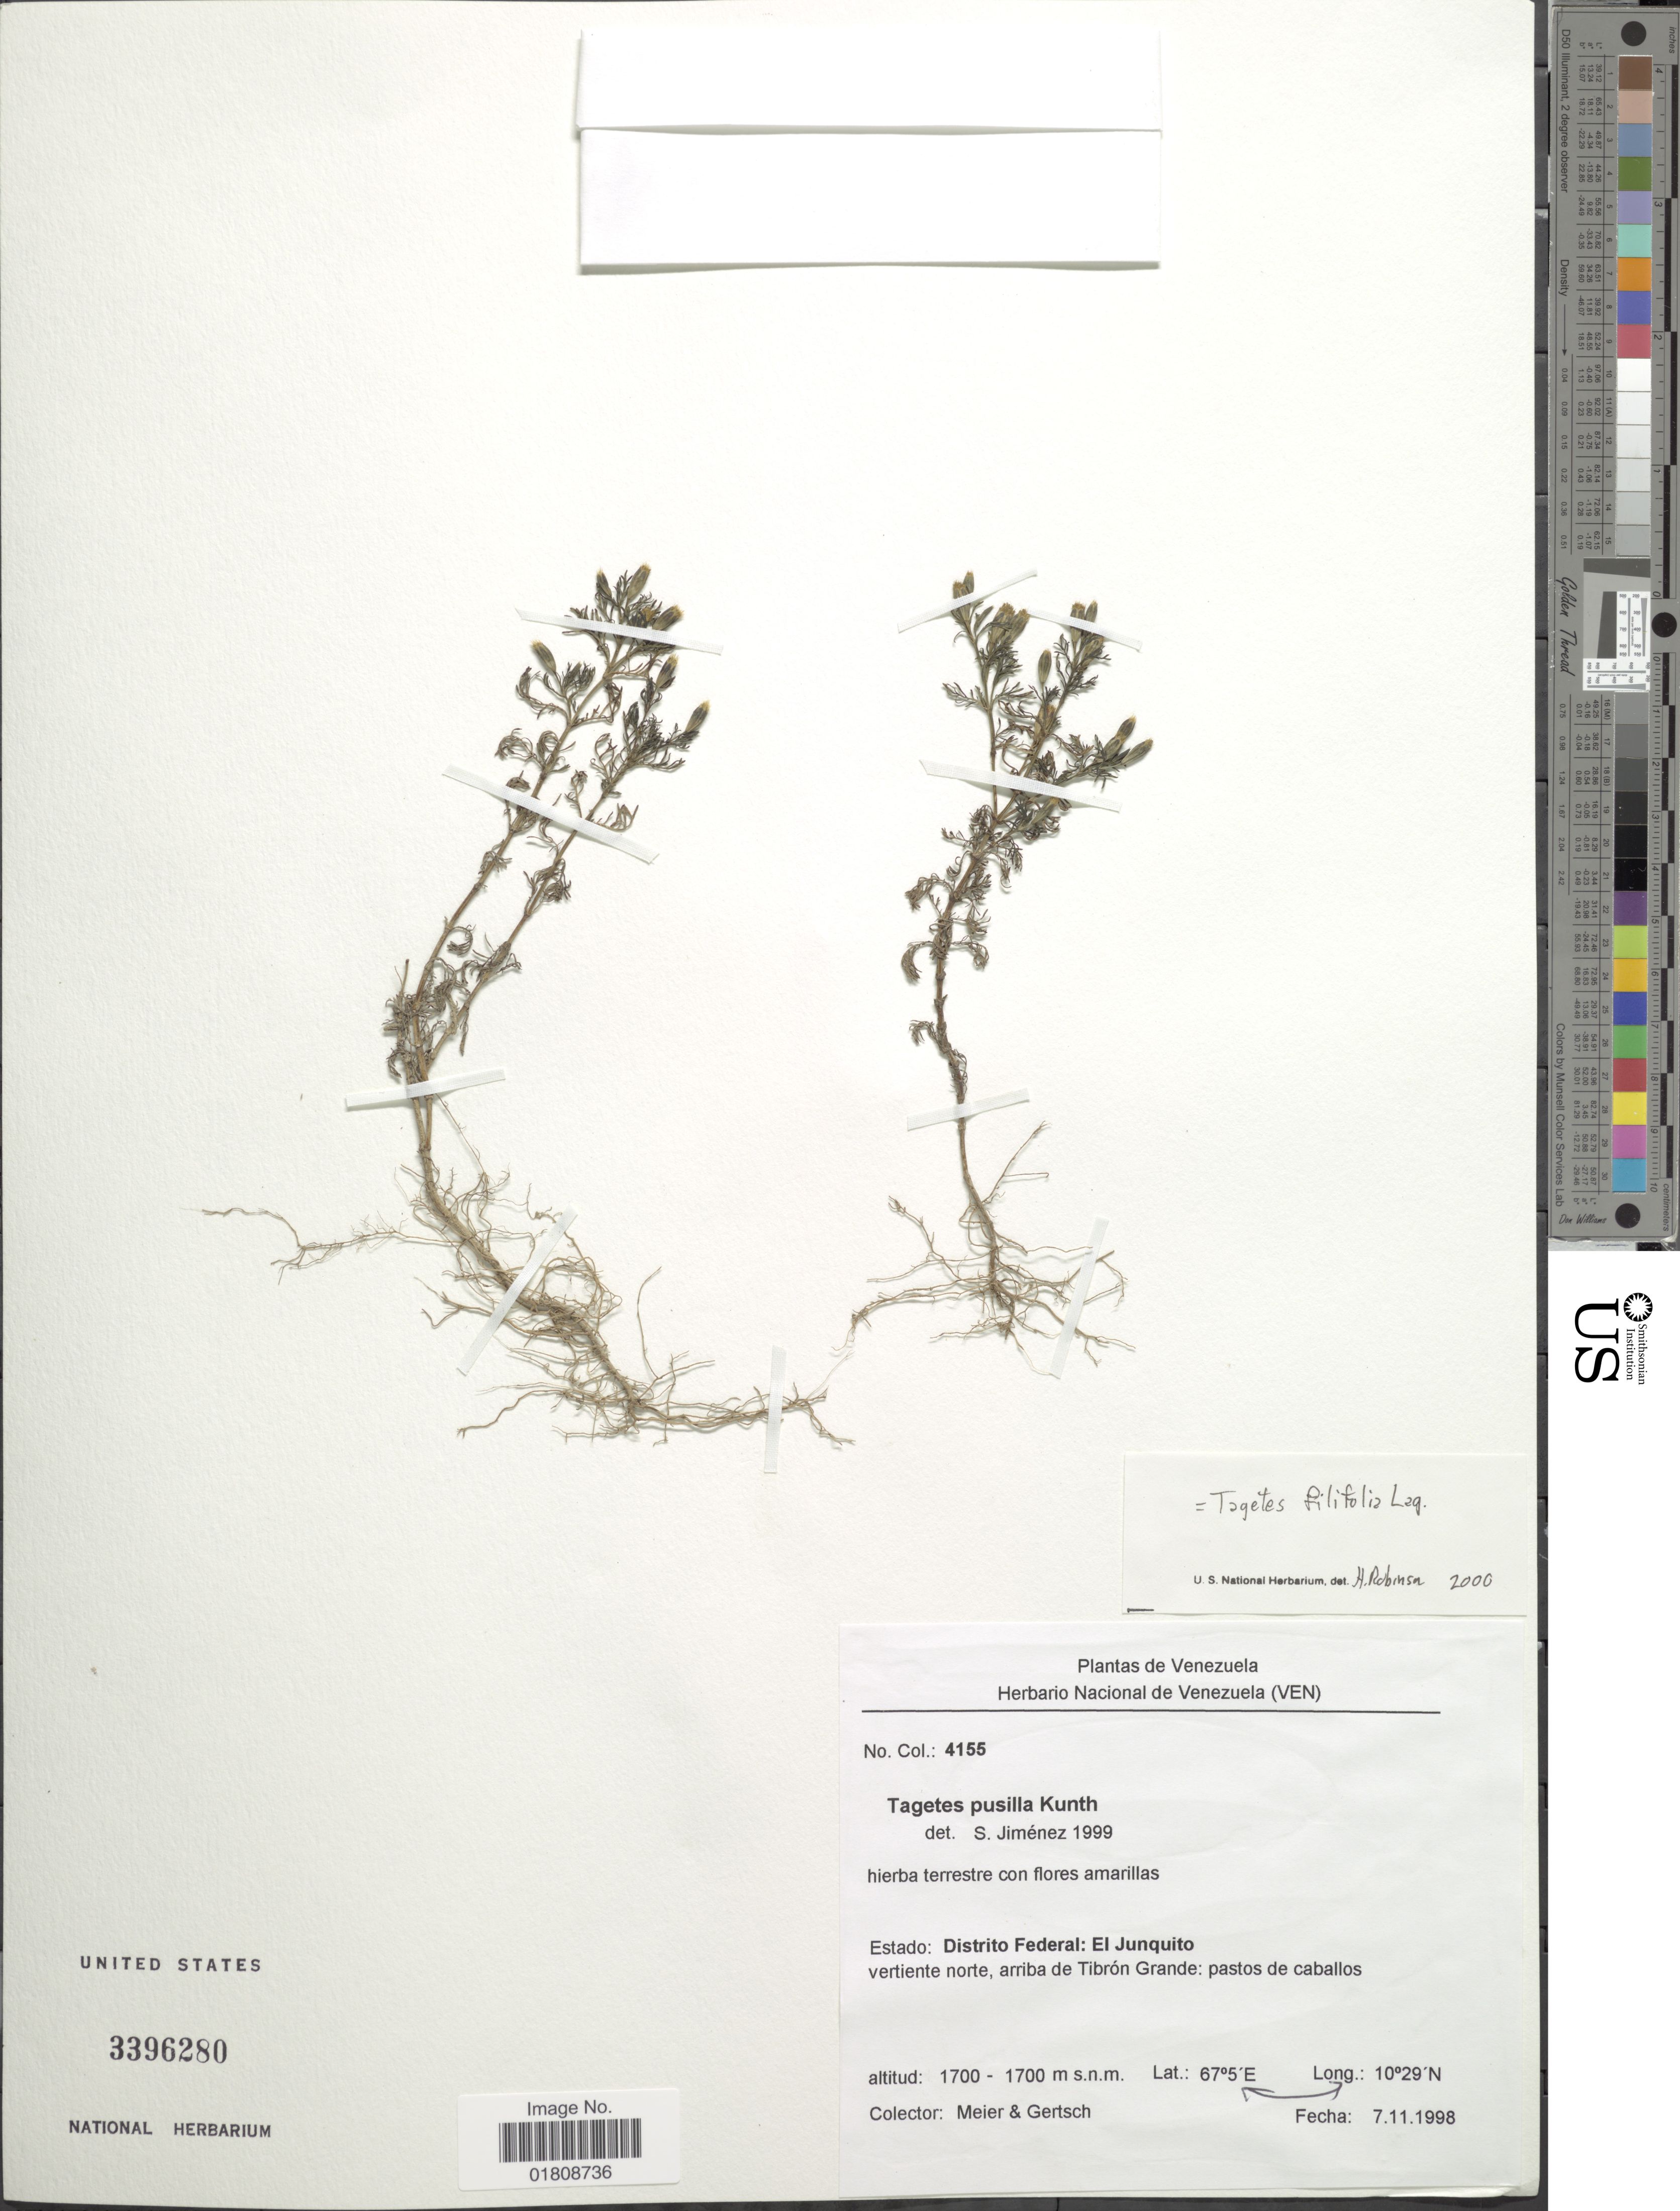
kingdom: Plantae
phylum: Tracheophyta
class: Magnoliopsida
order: Asterales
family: Asteraceae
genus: Tagetes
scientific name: Tagetes filifolia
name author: Lag.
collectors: Meier & Gertsch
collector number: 4155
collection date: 1998-11-07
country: Venezuela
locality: Estado Distrito Federal, El Junquito, vertiente norte, arriba de Tibron Grande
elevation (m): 1700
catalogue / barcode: US 3396280